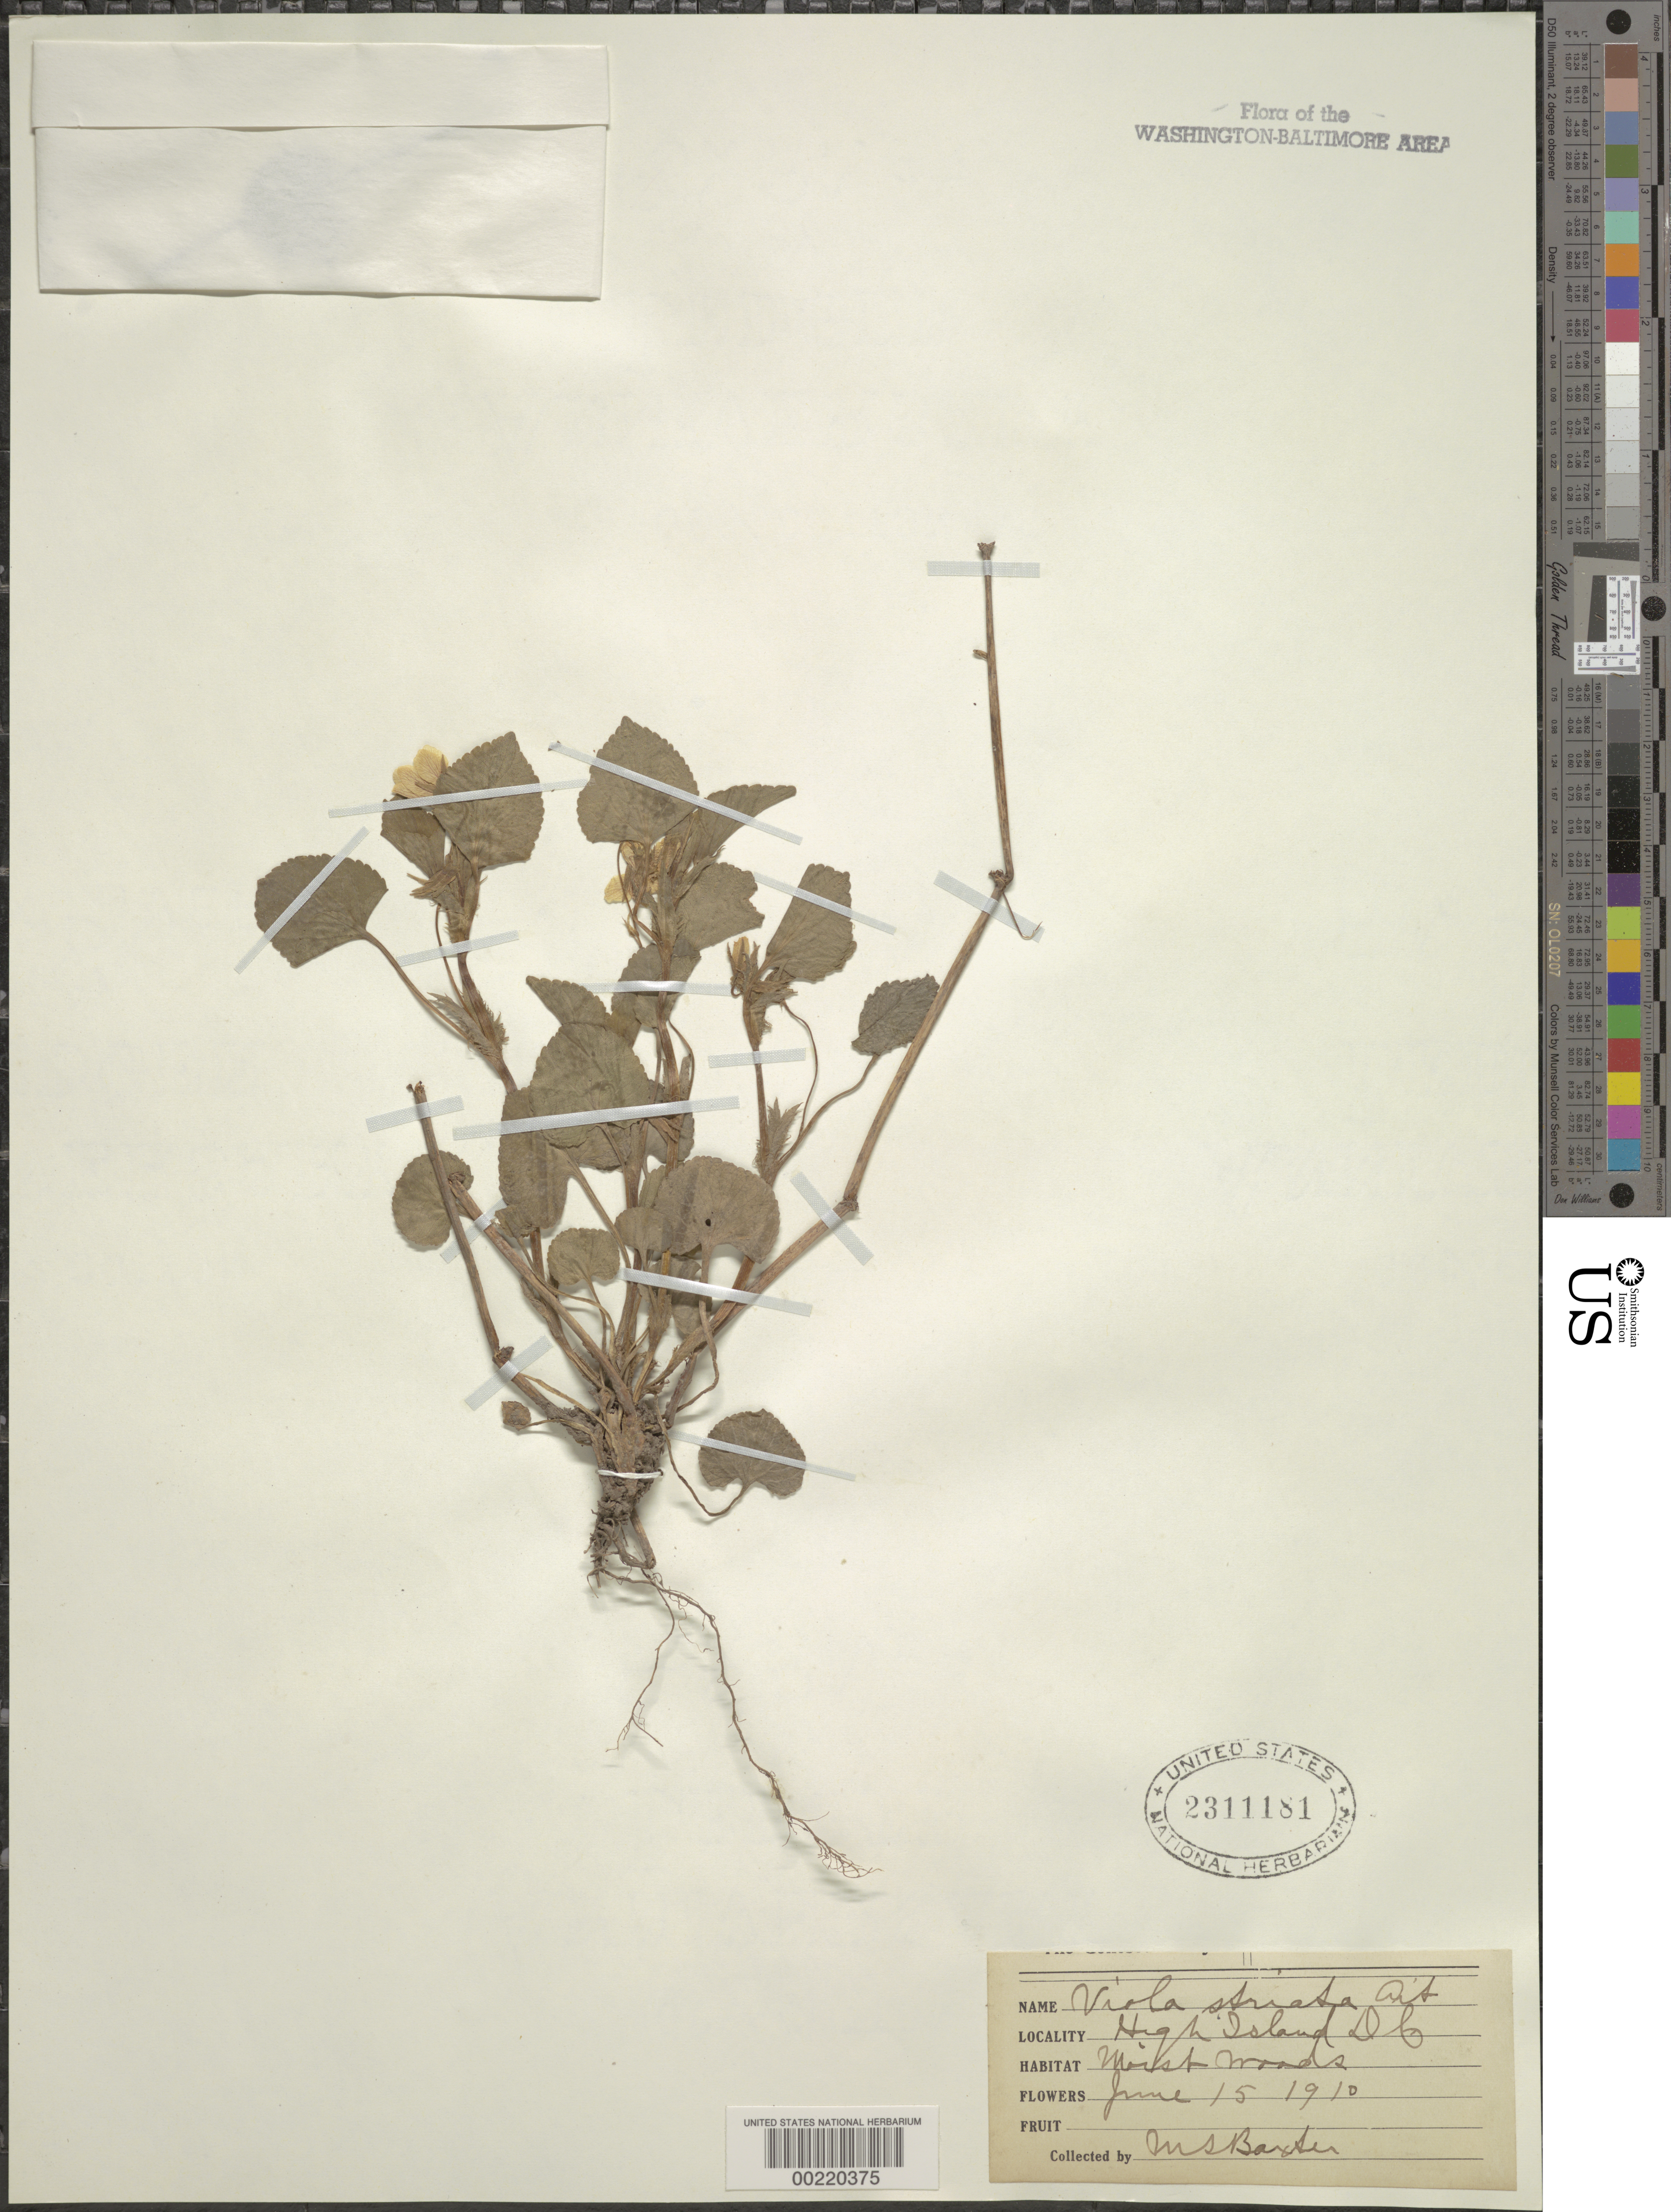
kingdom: Plantae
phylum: Tracheophyta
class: Magnoliopsida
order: Malpighiales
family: Violaceae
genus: Viola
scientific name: Viola striata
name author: Aiton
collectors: M. Baxter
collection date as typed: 15 Jun 1910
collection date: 1910-06-15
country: United States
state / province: Maryland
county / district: Montgomery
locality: High Island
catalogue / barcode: US 2311181